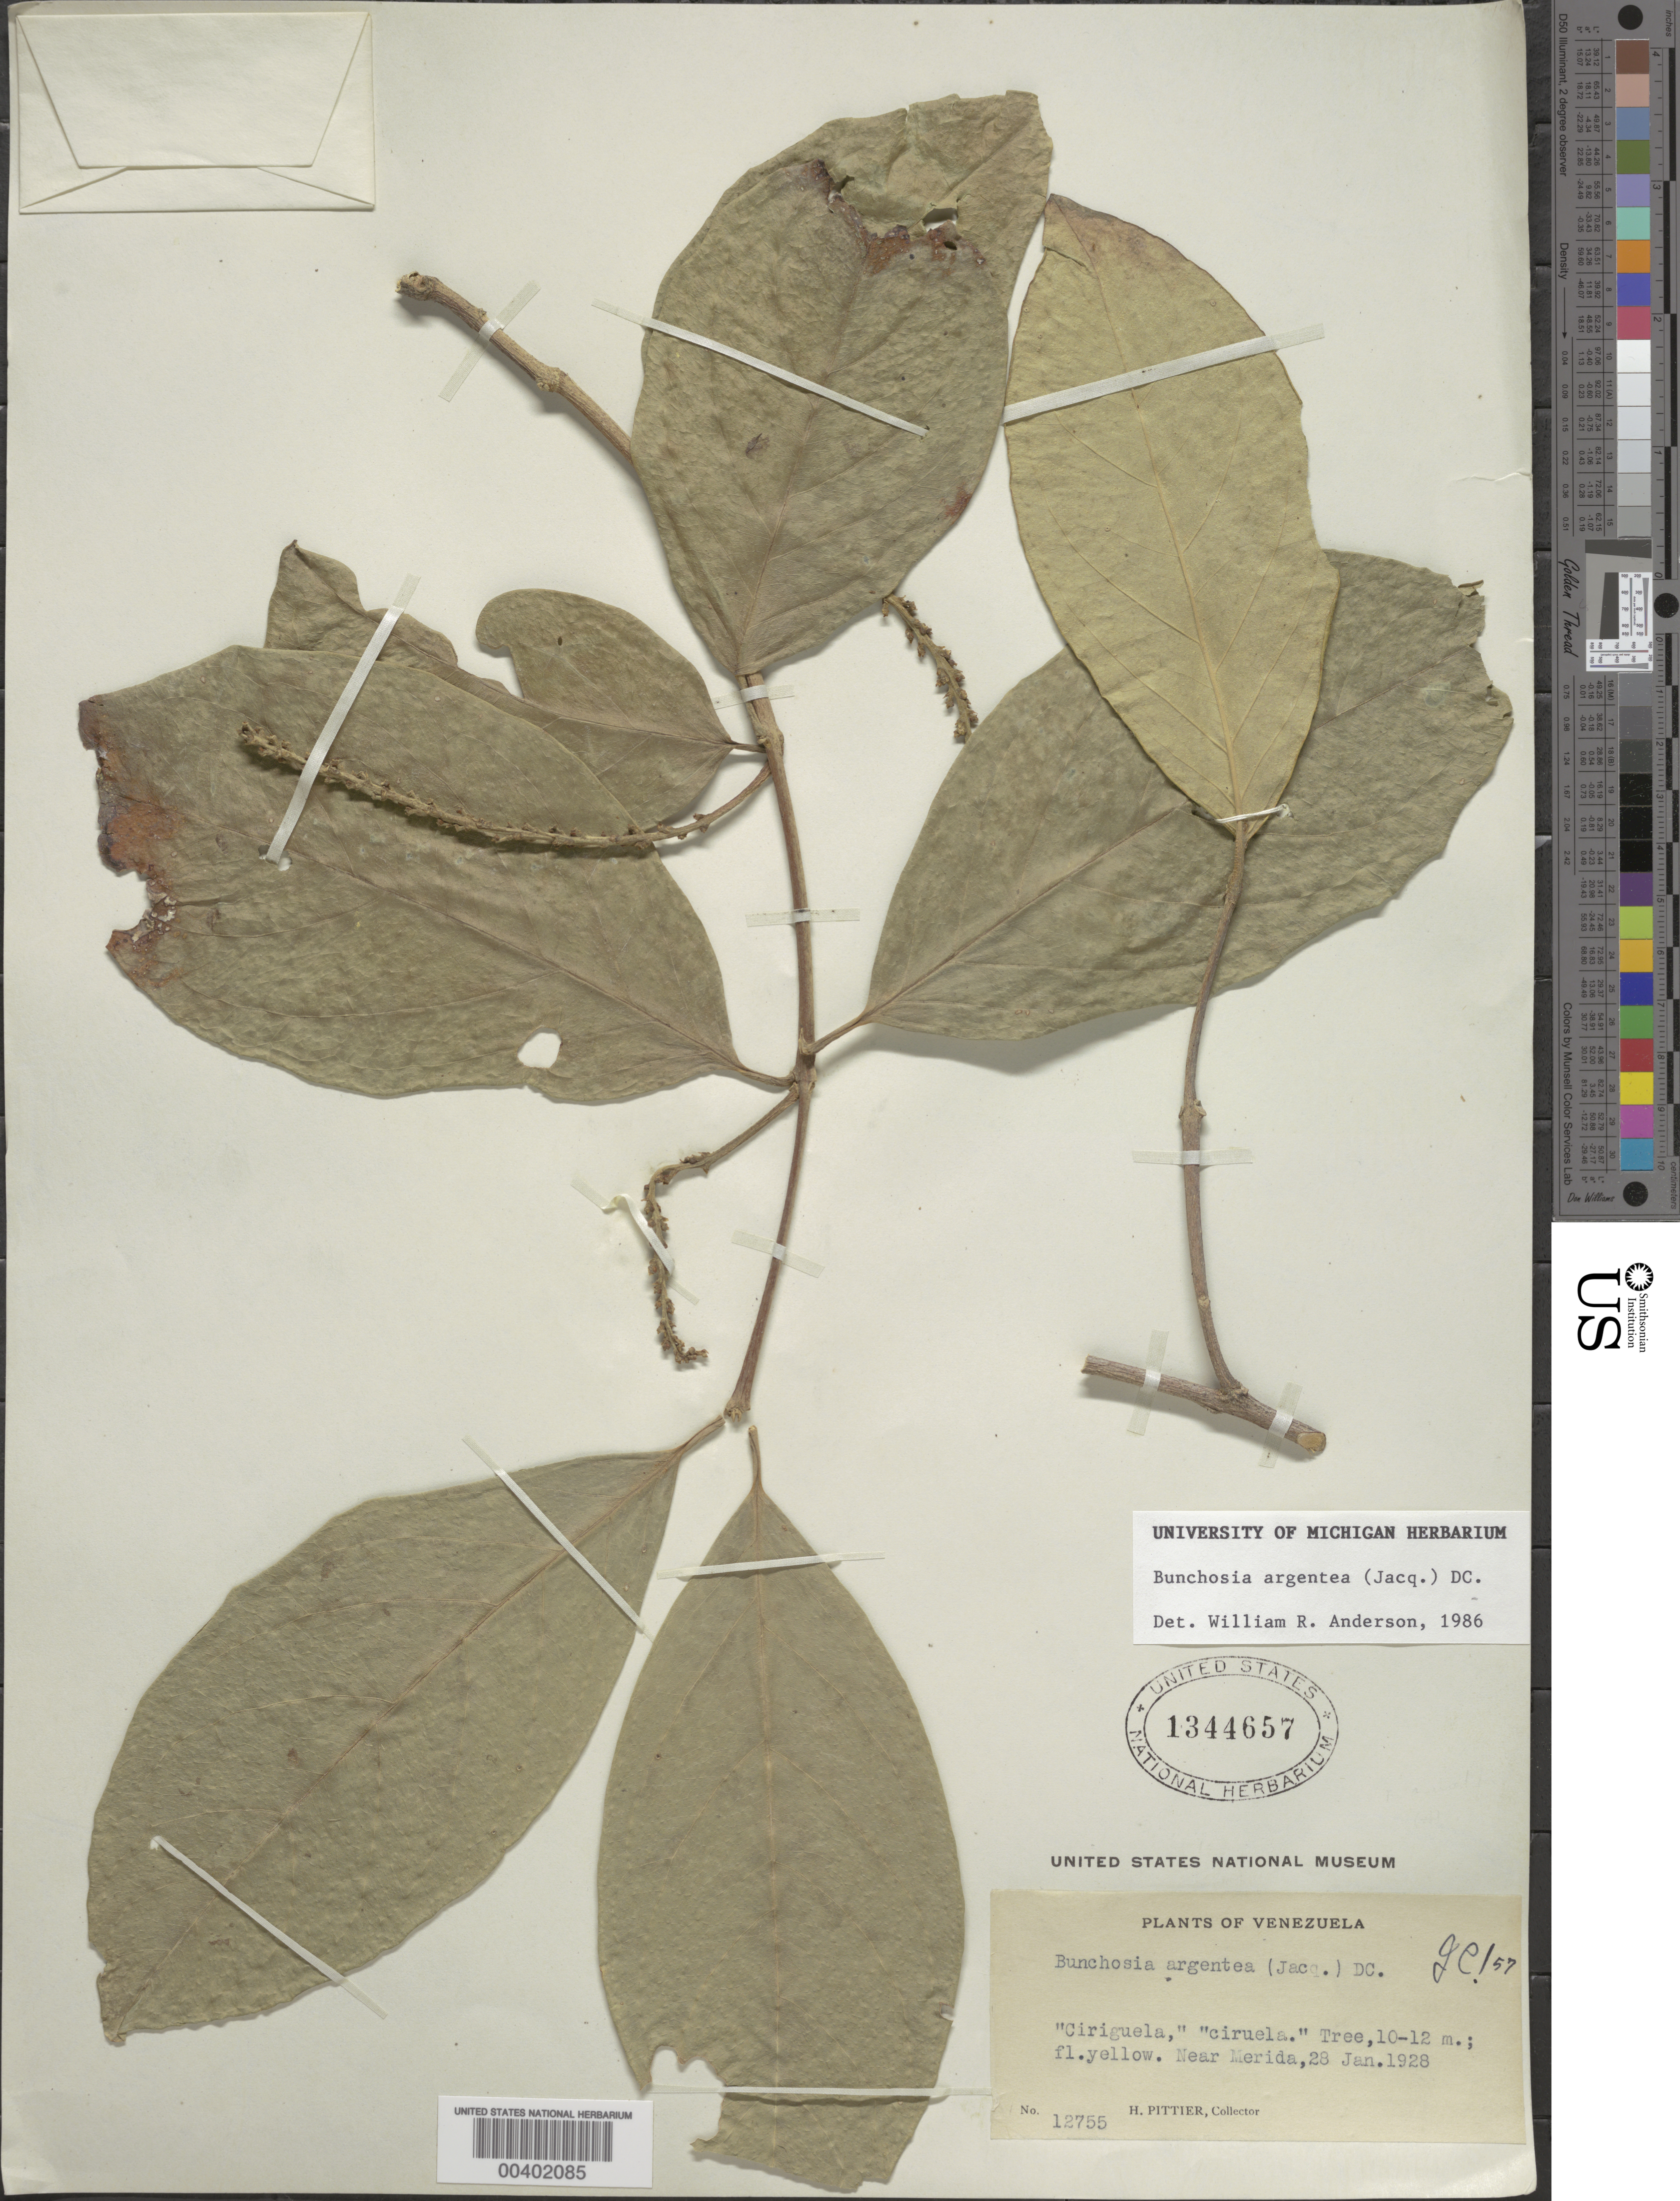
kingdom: Plantae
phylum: Tracheophyta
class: Magnoliopsida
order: Malpighiales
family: Malpighiaceae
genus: Bunchosia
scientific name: Bunchosia argentea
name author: (Jacq.) DC.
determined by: Anderson, W. R., (MICH), University of Michigan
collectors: H. F. Pittier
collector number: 12755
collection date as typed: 28 Jan 1928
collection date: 1928-01-28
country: Venezuela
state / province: Mérida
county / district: Libertador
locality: Mérida Merida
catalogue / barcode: US 1344657